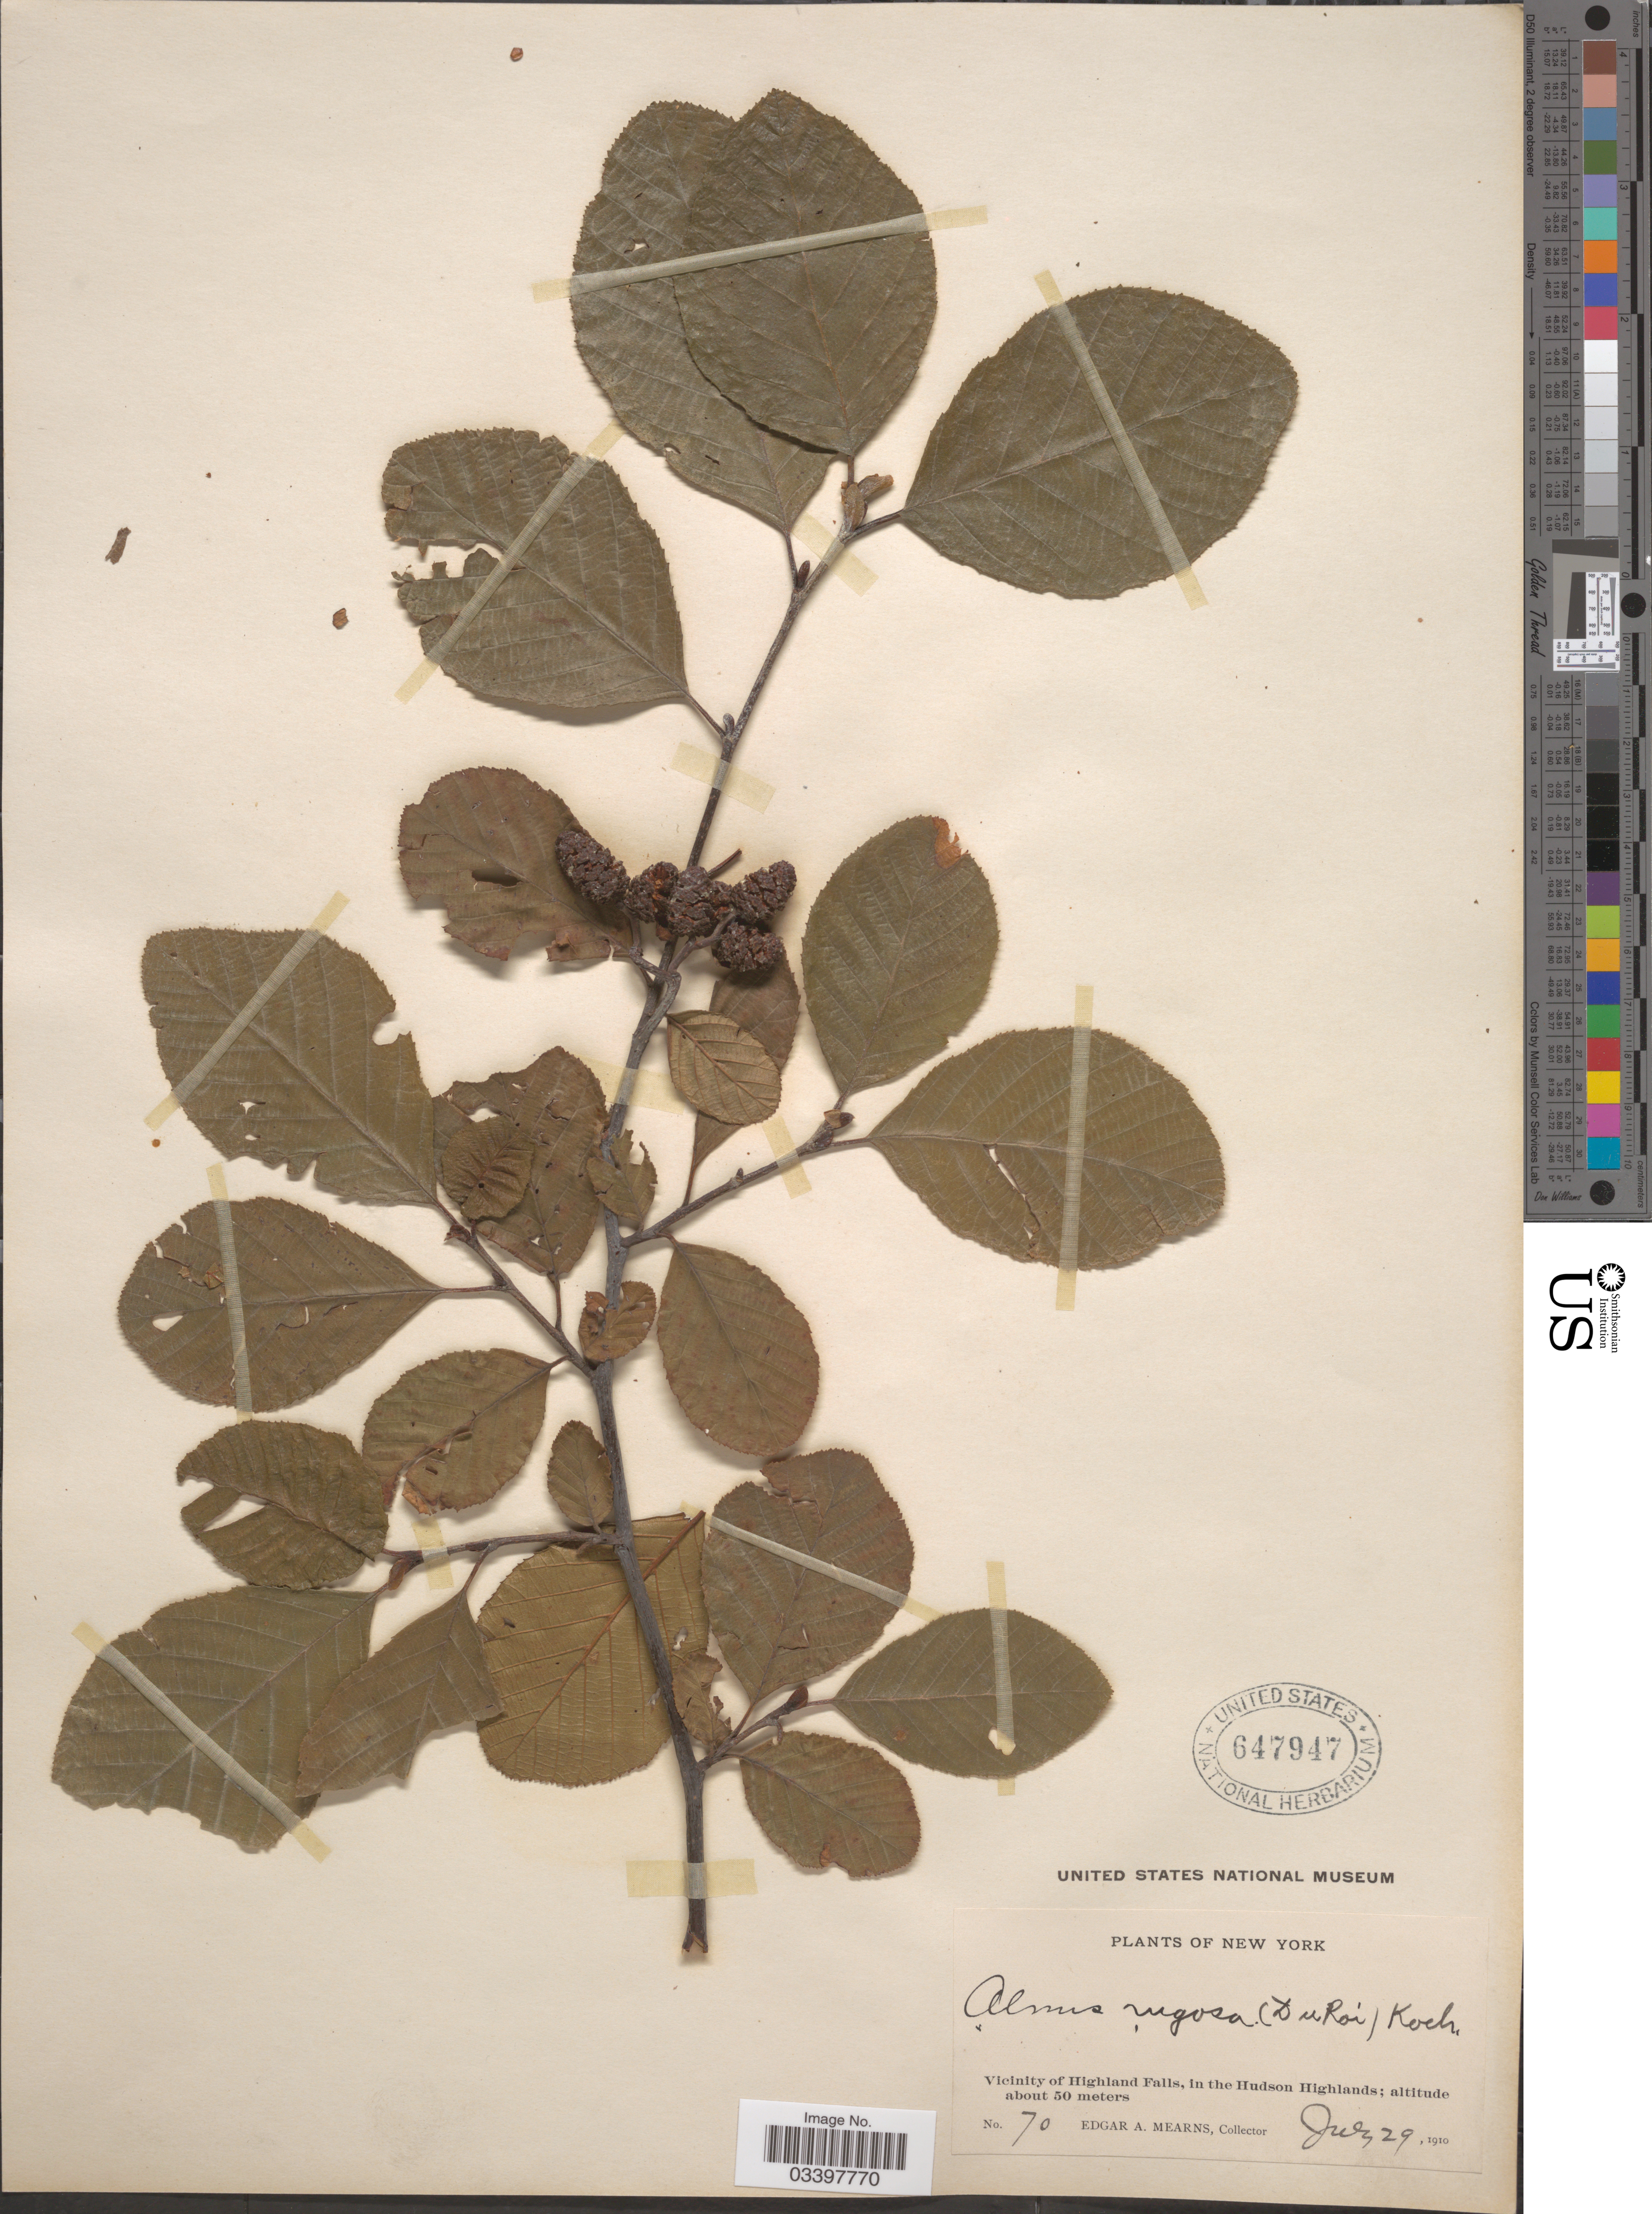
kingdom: Plantae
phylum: Tracheophyta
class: Magnoliopsida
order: Fagales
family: Betulaceae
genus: Alnus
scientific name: Alnus incana subsp. rugosa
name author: (Du Roi) R.T. Clausen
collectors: E. A. Mearns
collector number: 70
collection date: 1910-07-29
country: United States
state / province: New York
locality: Vicinity of Highland Falls, in the Hudson Highlands.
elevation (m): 50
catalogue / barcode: US 647947